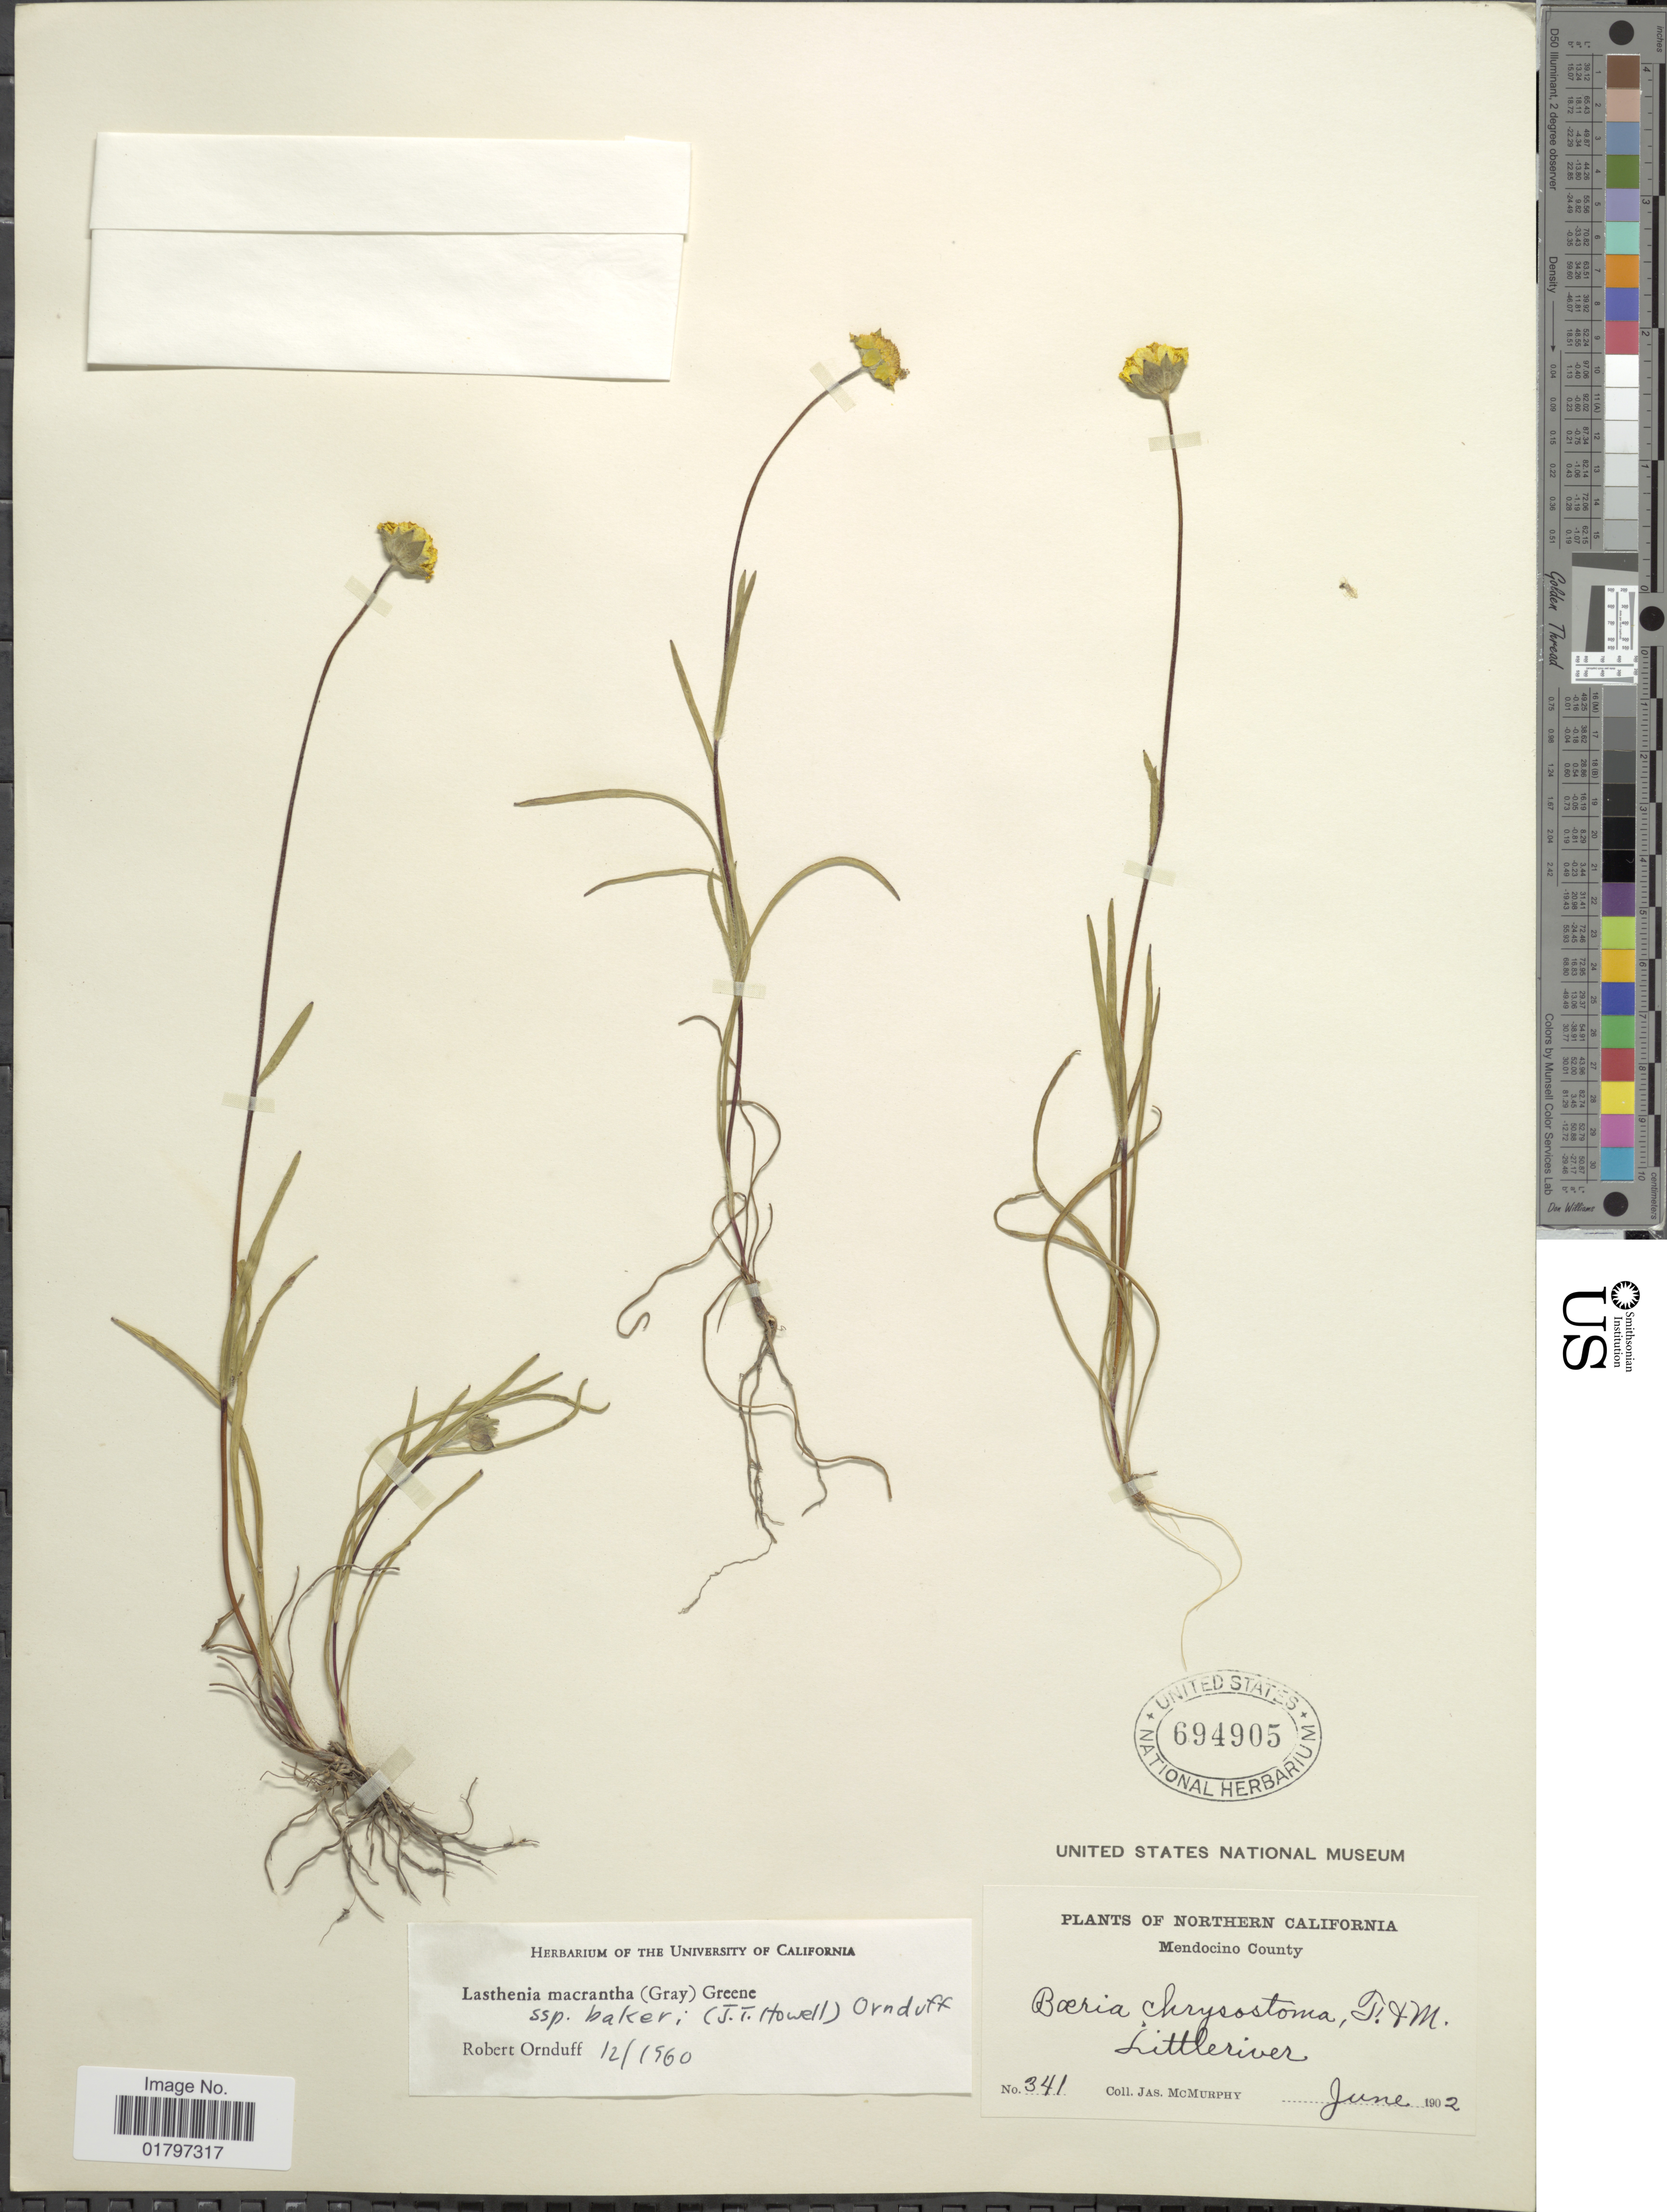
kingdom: Plantae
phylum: Tracheophyta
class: Magnoliopsida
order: Asterales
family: Asteraceae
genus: Lasthenia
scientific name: Lasthenia lasthemia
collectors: J. McMurphy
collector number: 341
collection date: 1902-06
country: United States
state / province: California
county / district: Mendocino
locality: Northern California. Mendocino County. Littleriver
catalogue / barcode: US 694905